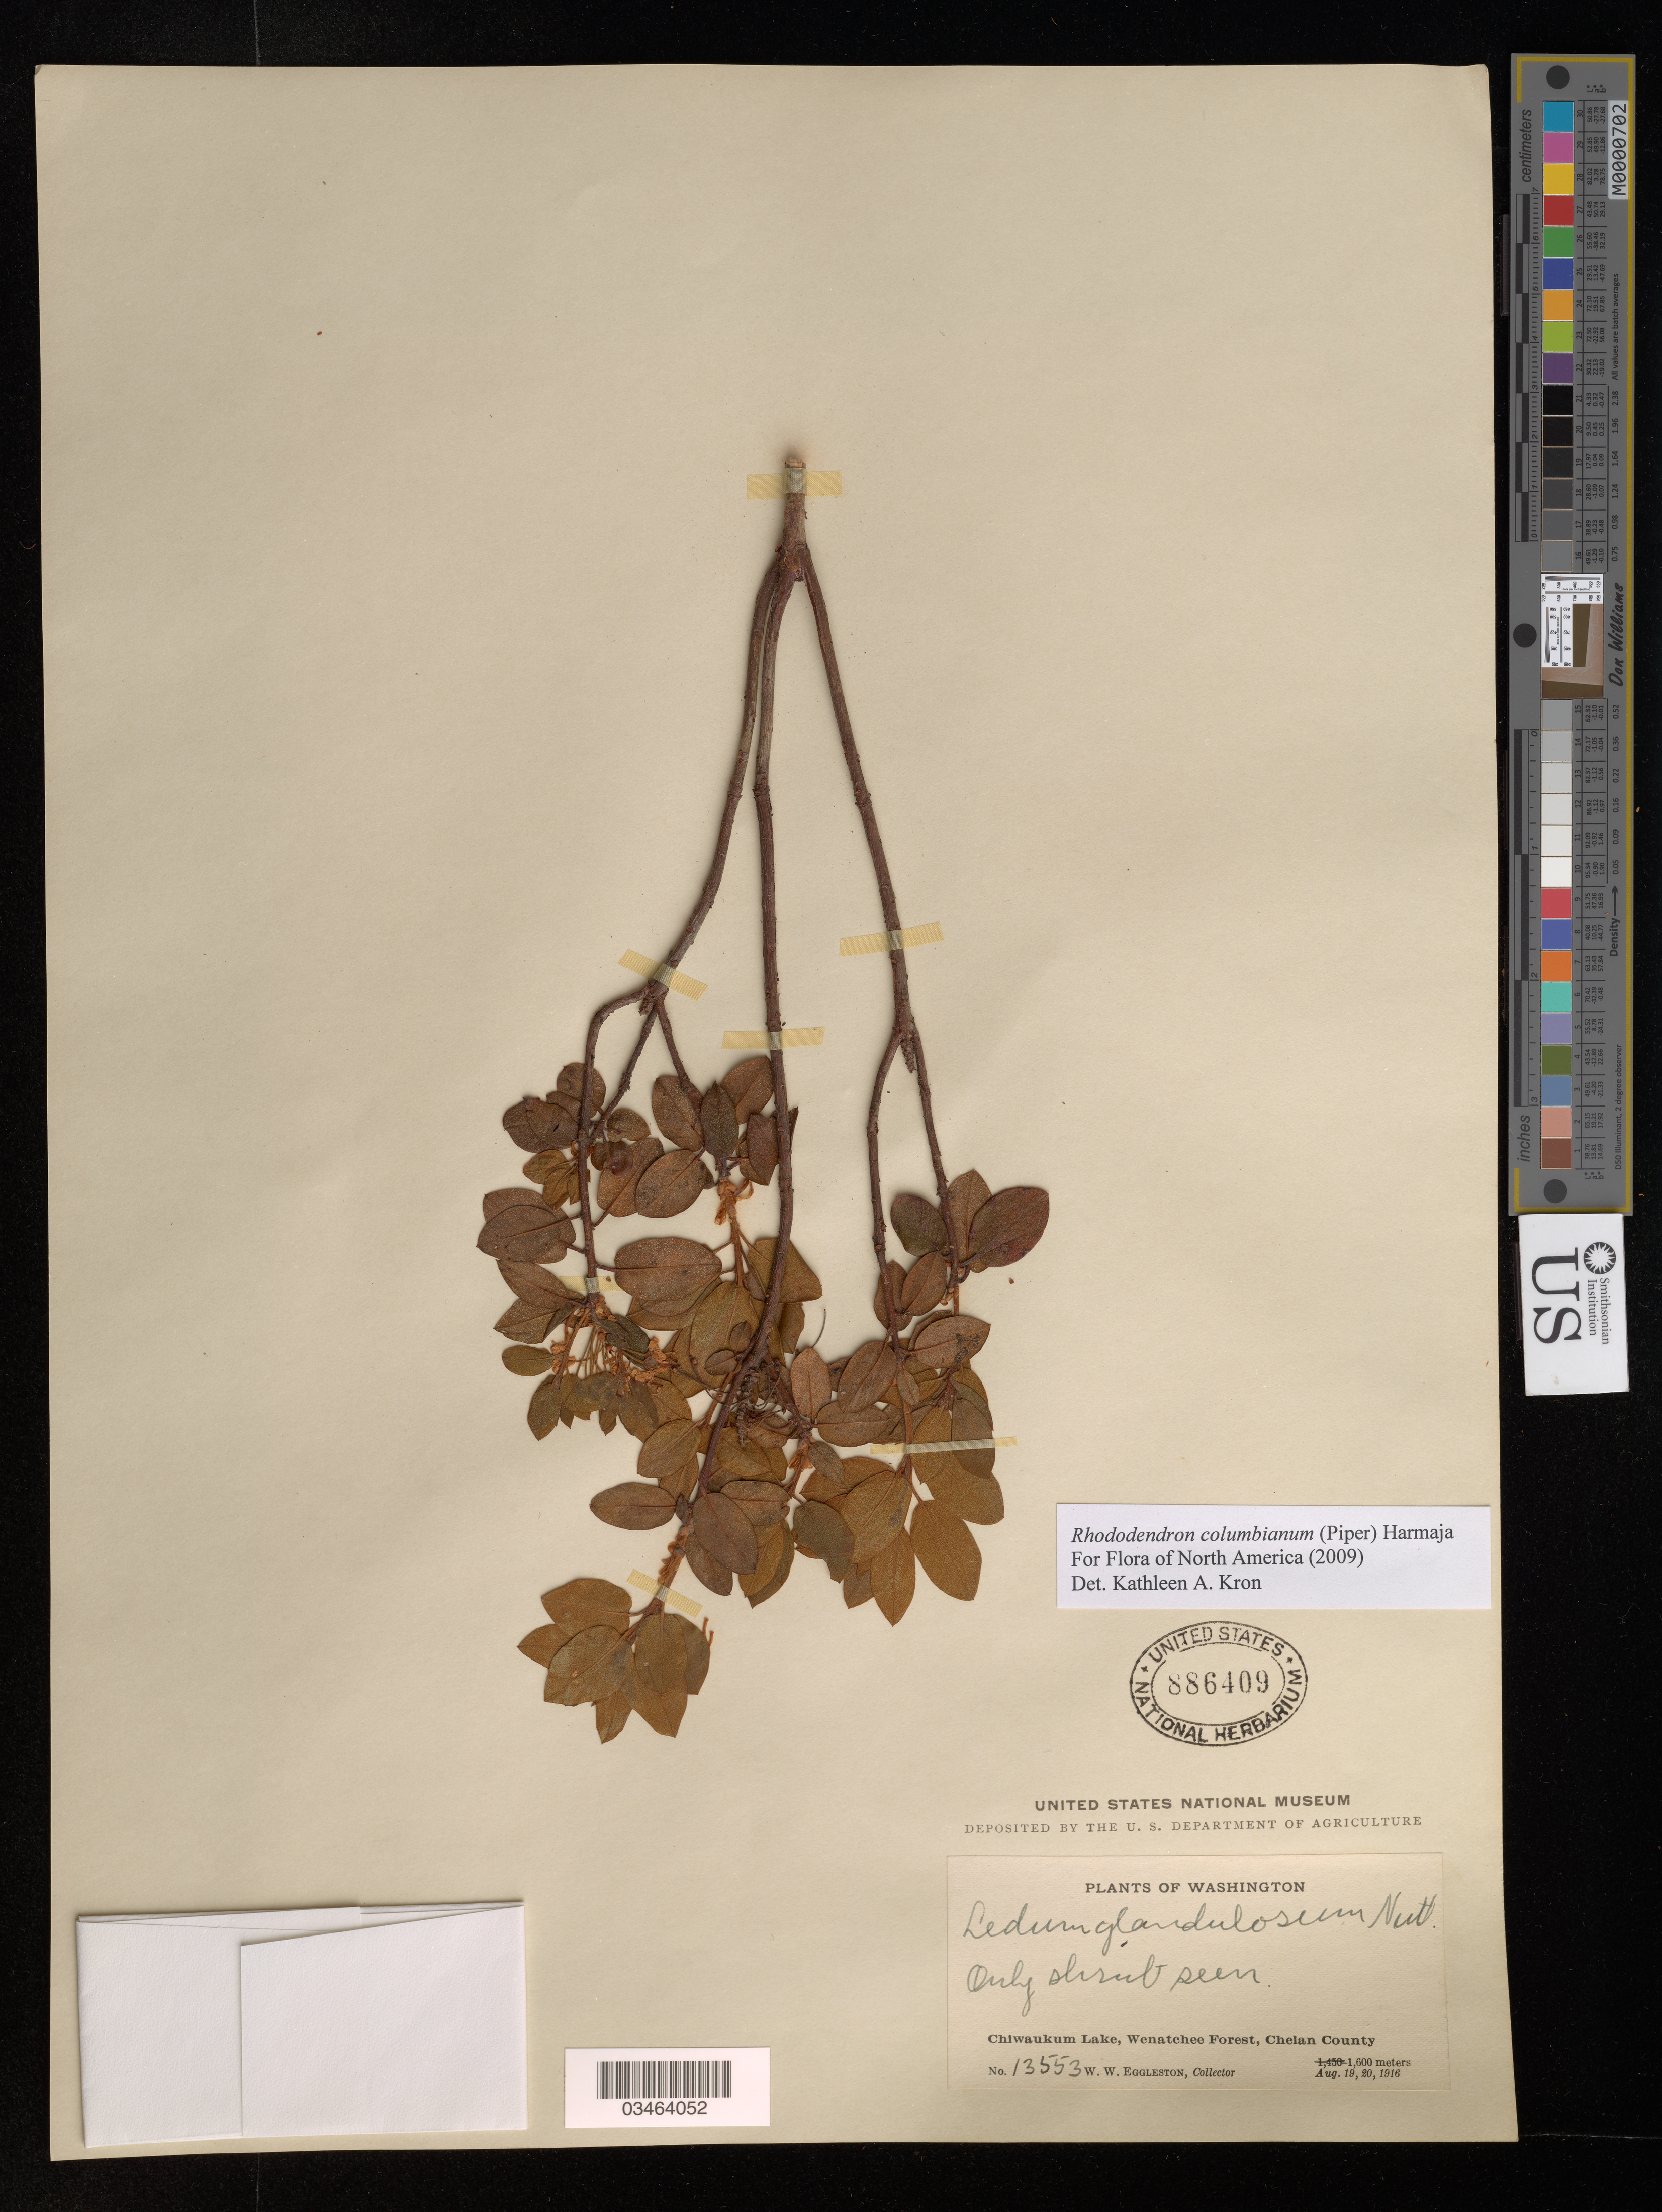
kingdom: Plantae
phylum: Tracheophyta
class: Magnoliopsida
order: Ericales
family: Ericaceae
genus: Rhododendron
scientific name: Rhododendron columbianum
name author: (Piper) Harmaja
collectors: W. W. Eggleston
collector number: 13553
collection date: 1916-08-19/1916-08-20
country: United States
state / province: Washington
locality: Chiwaukum Lake, Wenatchee Forest, Chelan County.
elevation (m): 1600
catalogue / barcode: US 886409